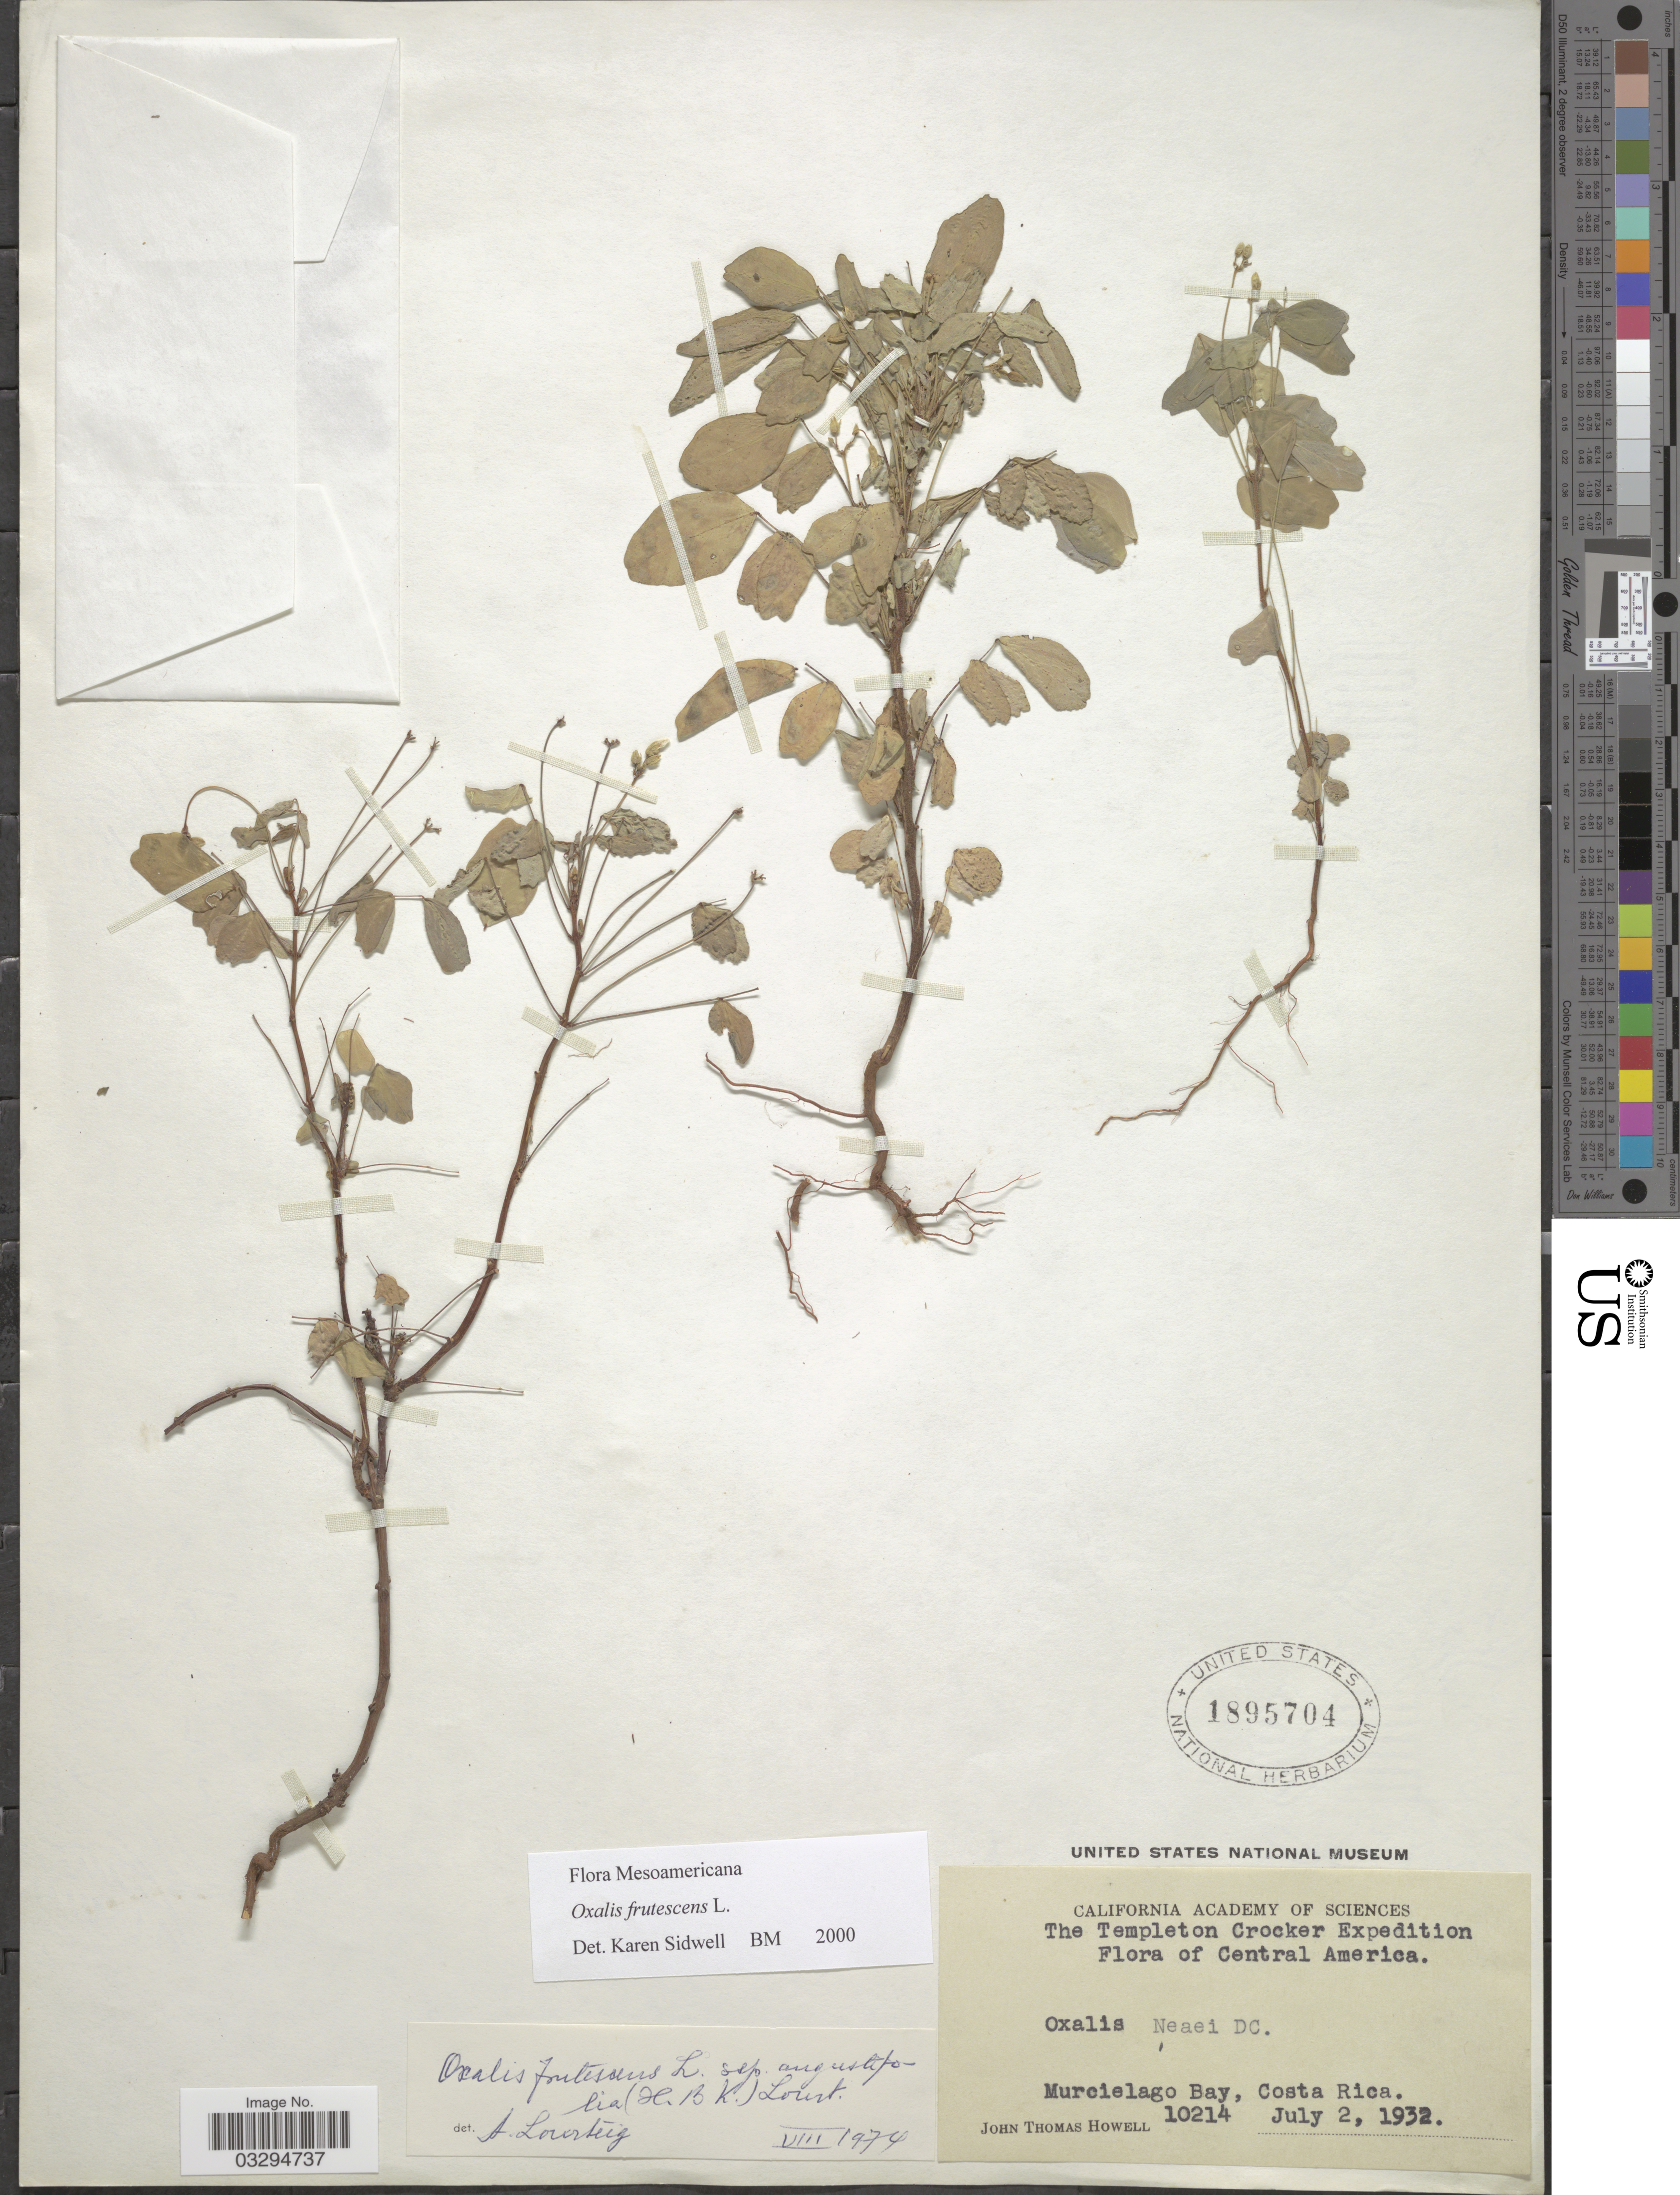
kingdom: Plantae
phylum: Tracheophyta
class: Magnoliopsida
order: Oxalidales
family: Oxalidaceae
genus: Oxalis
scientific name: Oxalis frutescens subsp. angustifolia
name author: (Kunth) Lourteig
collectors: J. T. Howell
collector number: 10214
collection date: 1932-07-02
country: Costa Rica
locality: Murcielago Bay.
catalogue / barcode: US 1895704